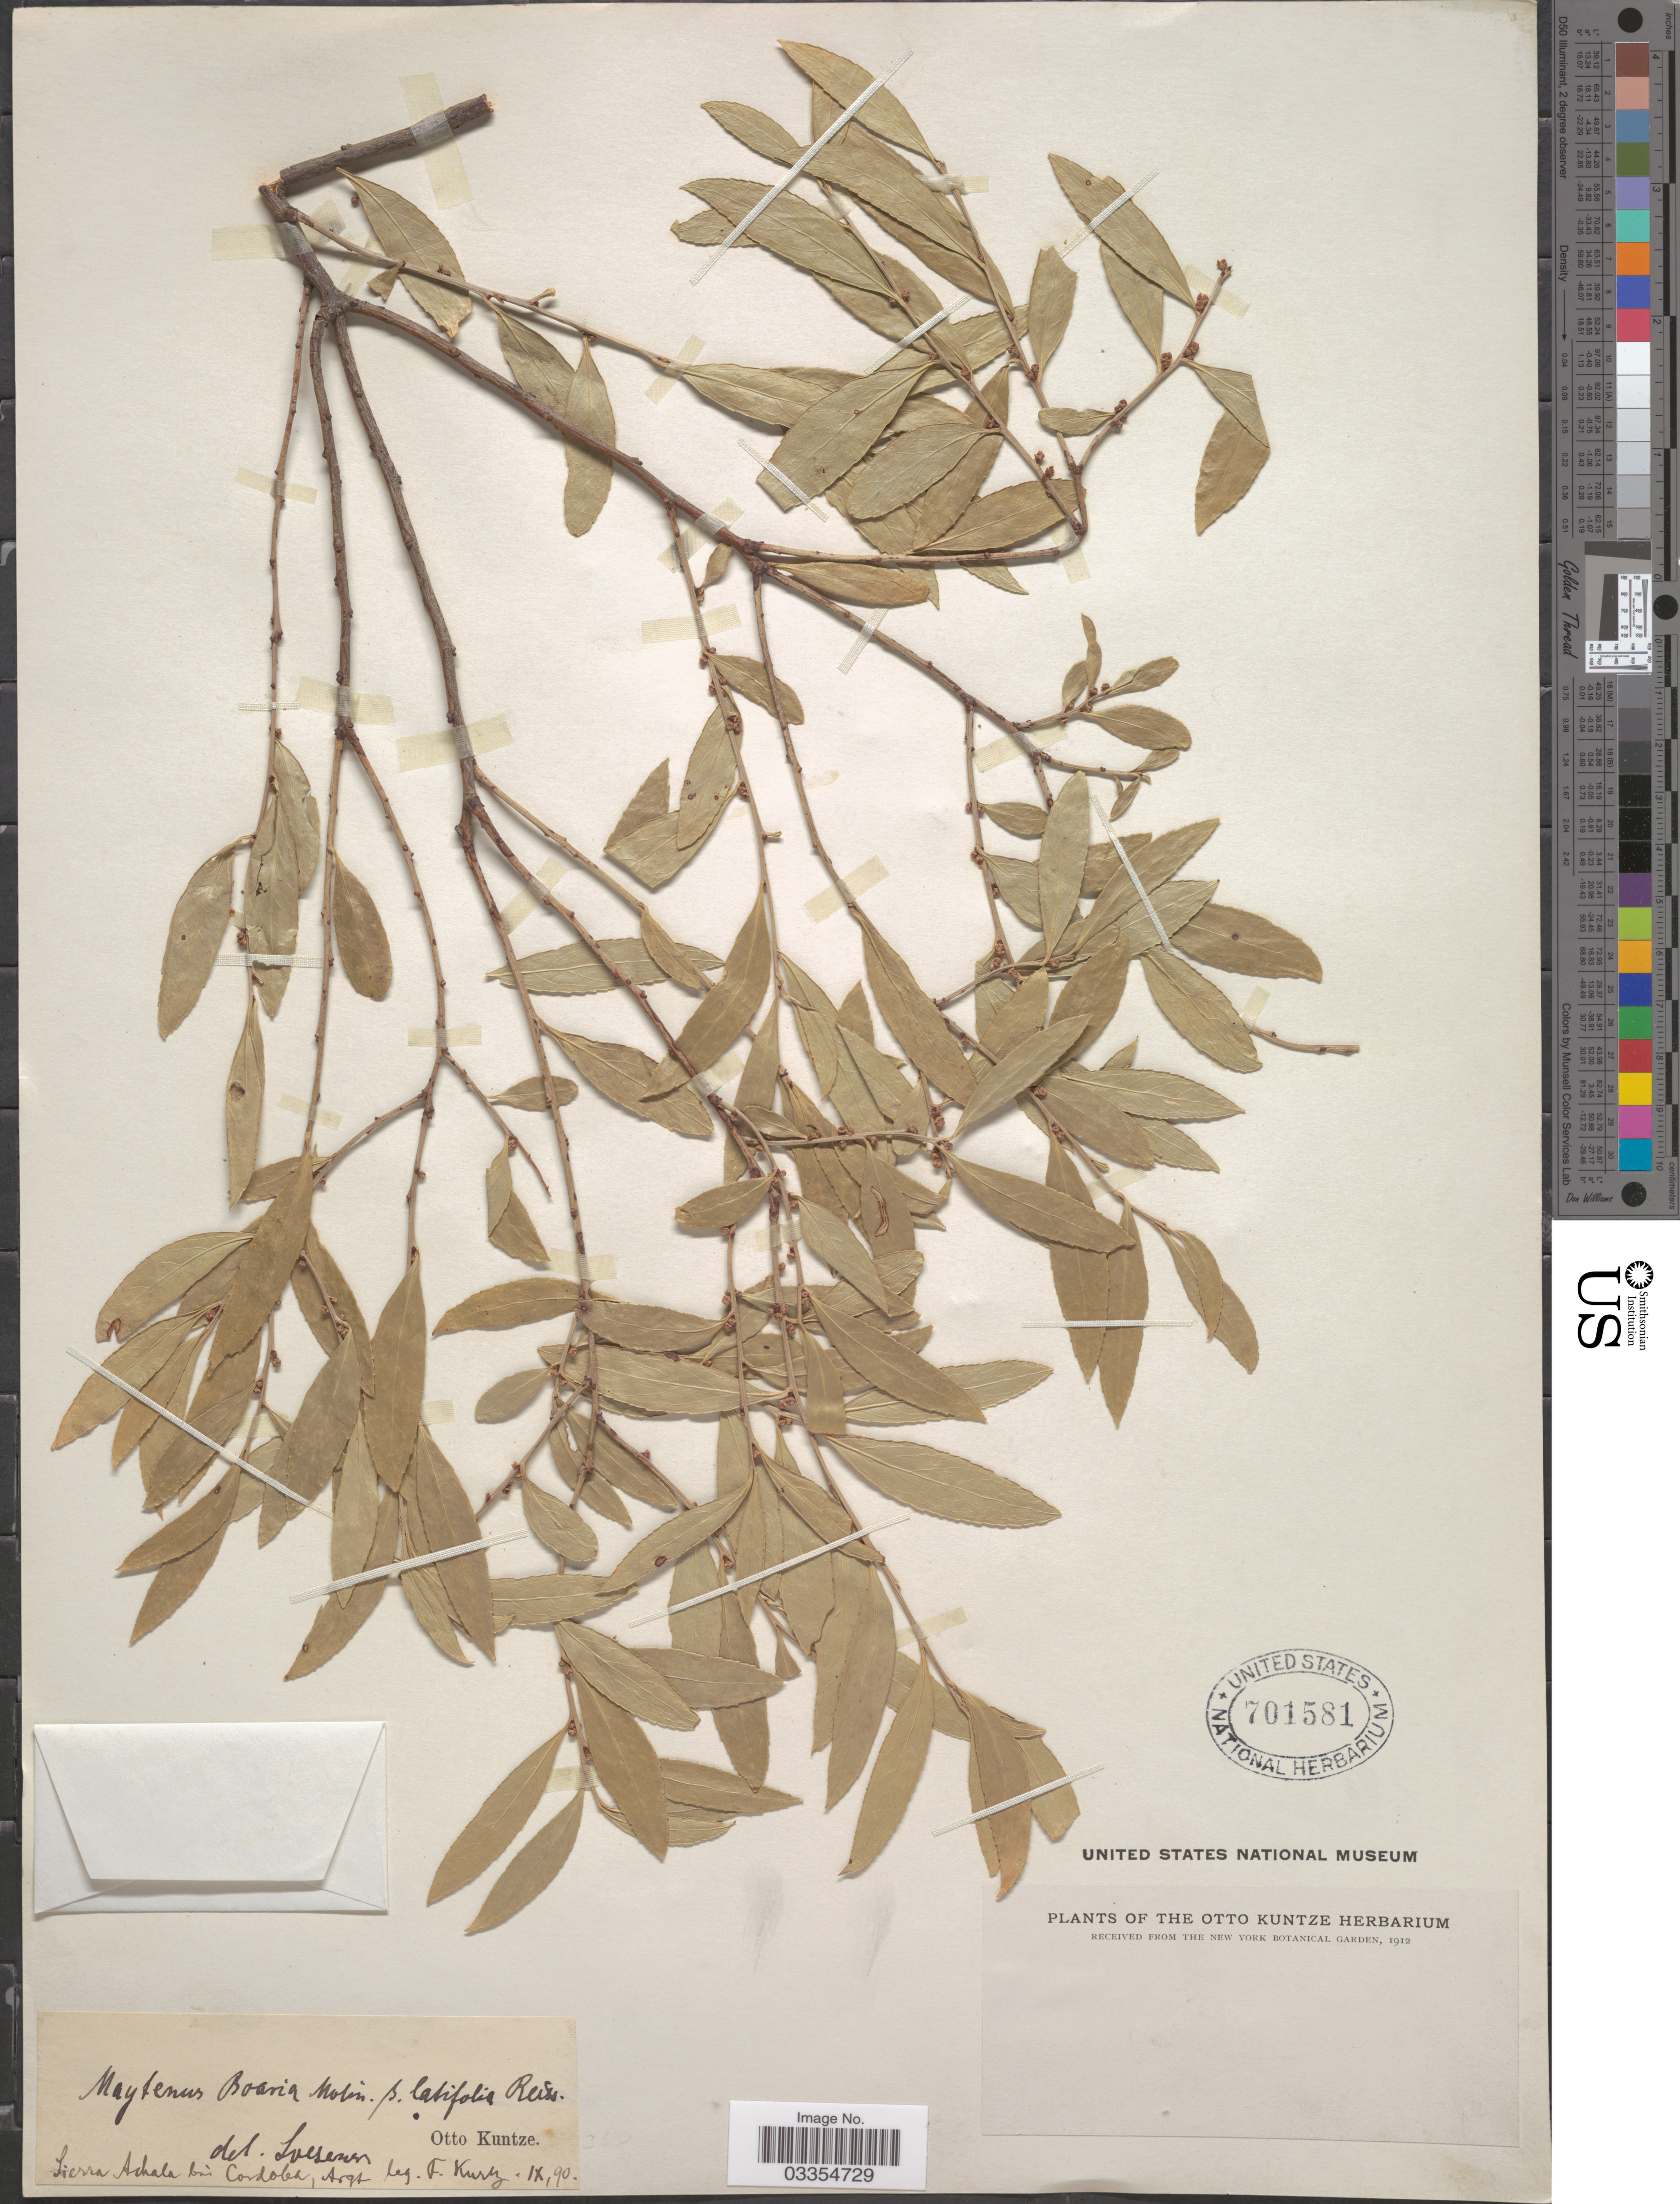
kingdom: Plantae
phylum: Tracheophyta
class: Magnoliopsida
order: Celastrales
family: Celastraceae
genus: Maytenus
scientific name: Maytenus boaria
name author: Molina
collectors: F. Kurtz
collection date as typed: Transcribed d/m/y: /9/90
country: Argentina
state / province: Cordoba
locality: Sierra Achala bei Cordoba.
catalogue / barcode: US 701581